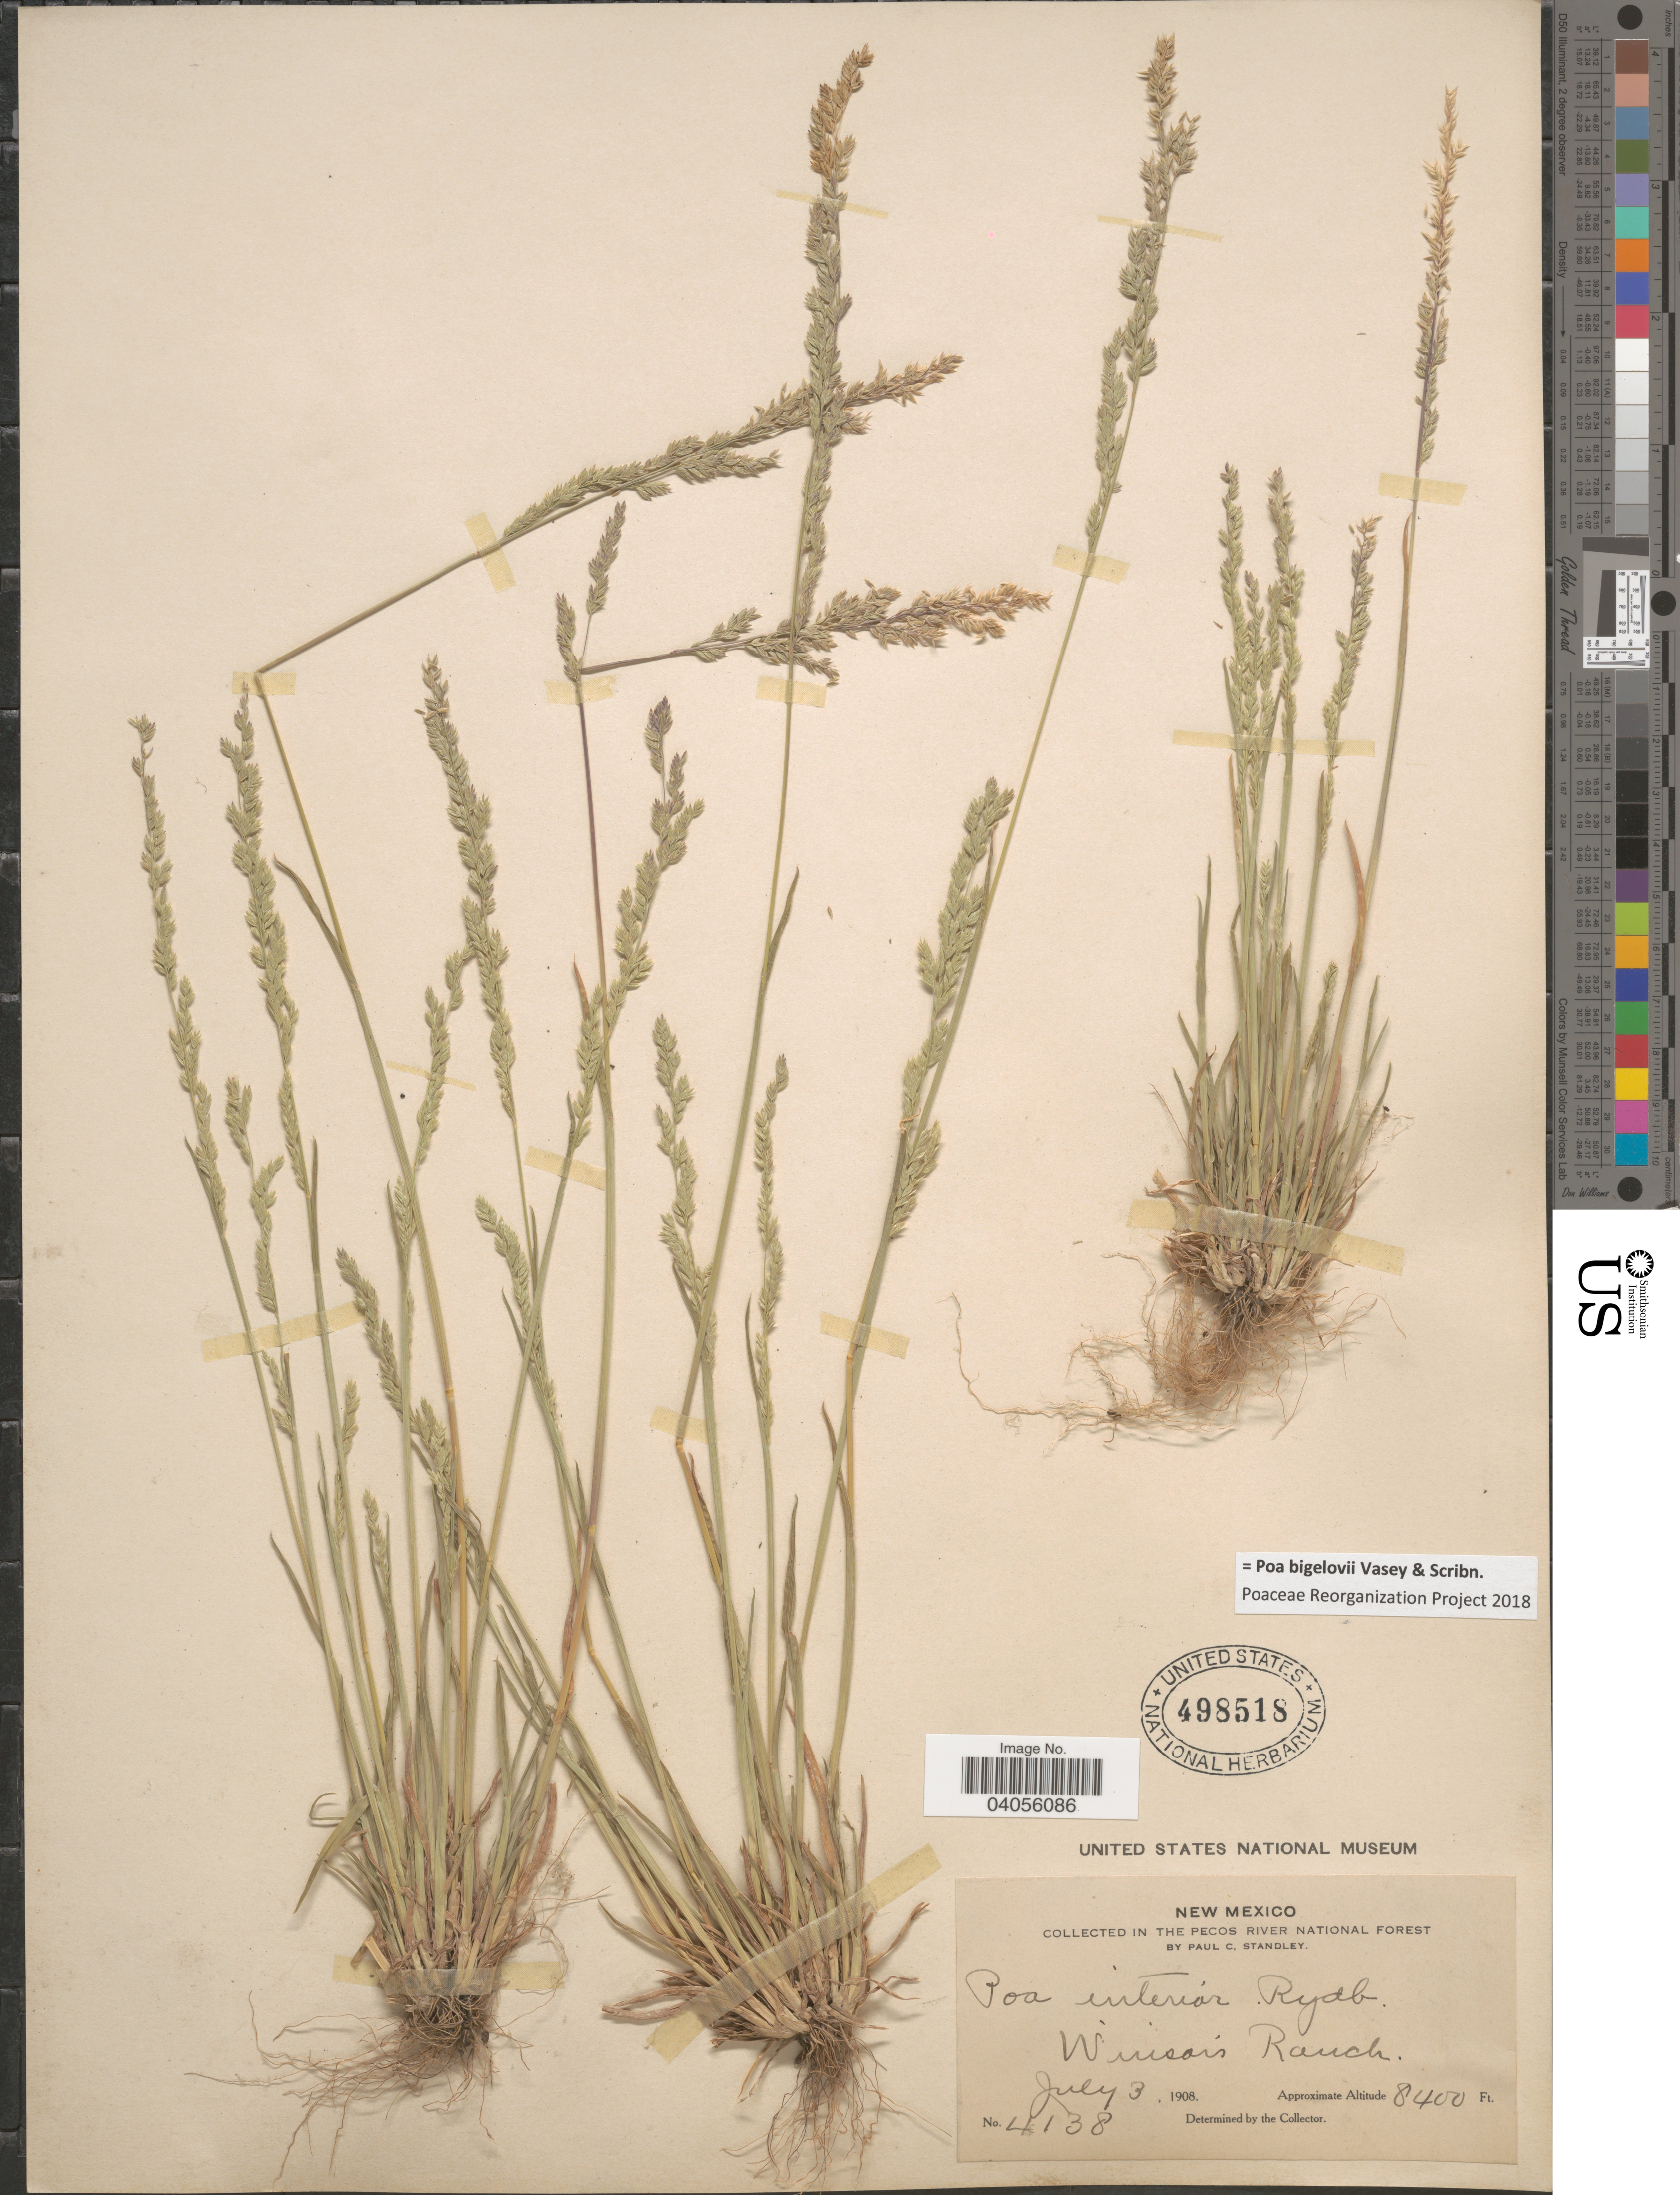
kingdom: Plantae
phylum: Tracheophyta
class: Liliopsida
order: Poales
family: Poaceae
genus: Poa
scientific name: Poa bigelovii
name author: Vasey & Scribn.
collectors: P. C. Standley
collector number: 4138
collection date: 1908-07-03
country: United States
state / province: New Mexico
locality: In the Pecos River National Forest. Winsor's Ranch.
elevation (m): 2560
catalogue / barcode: US 498518